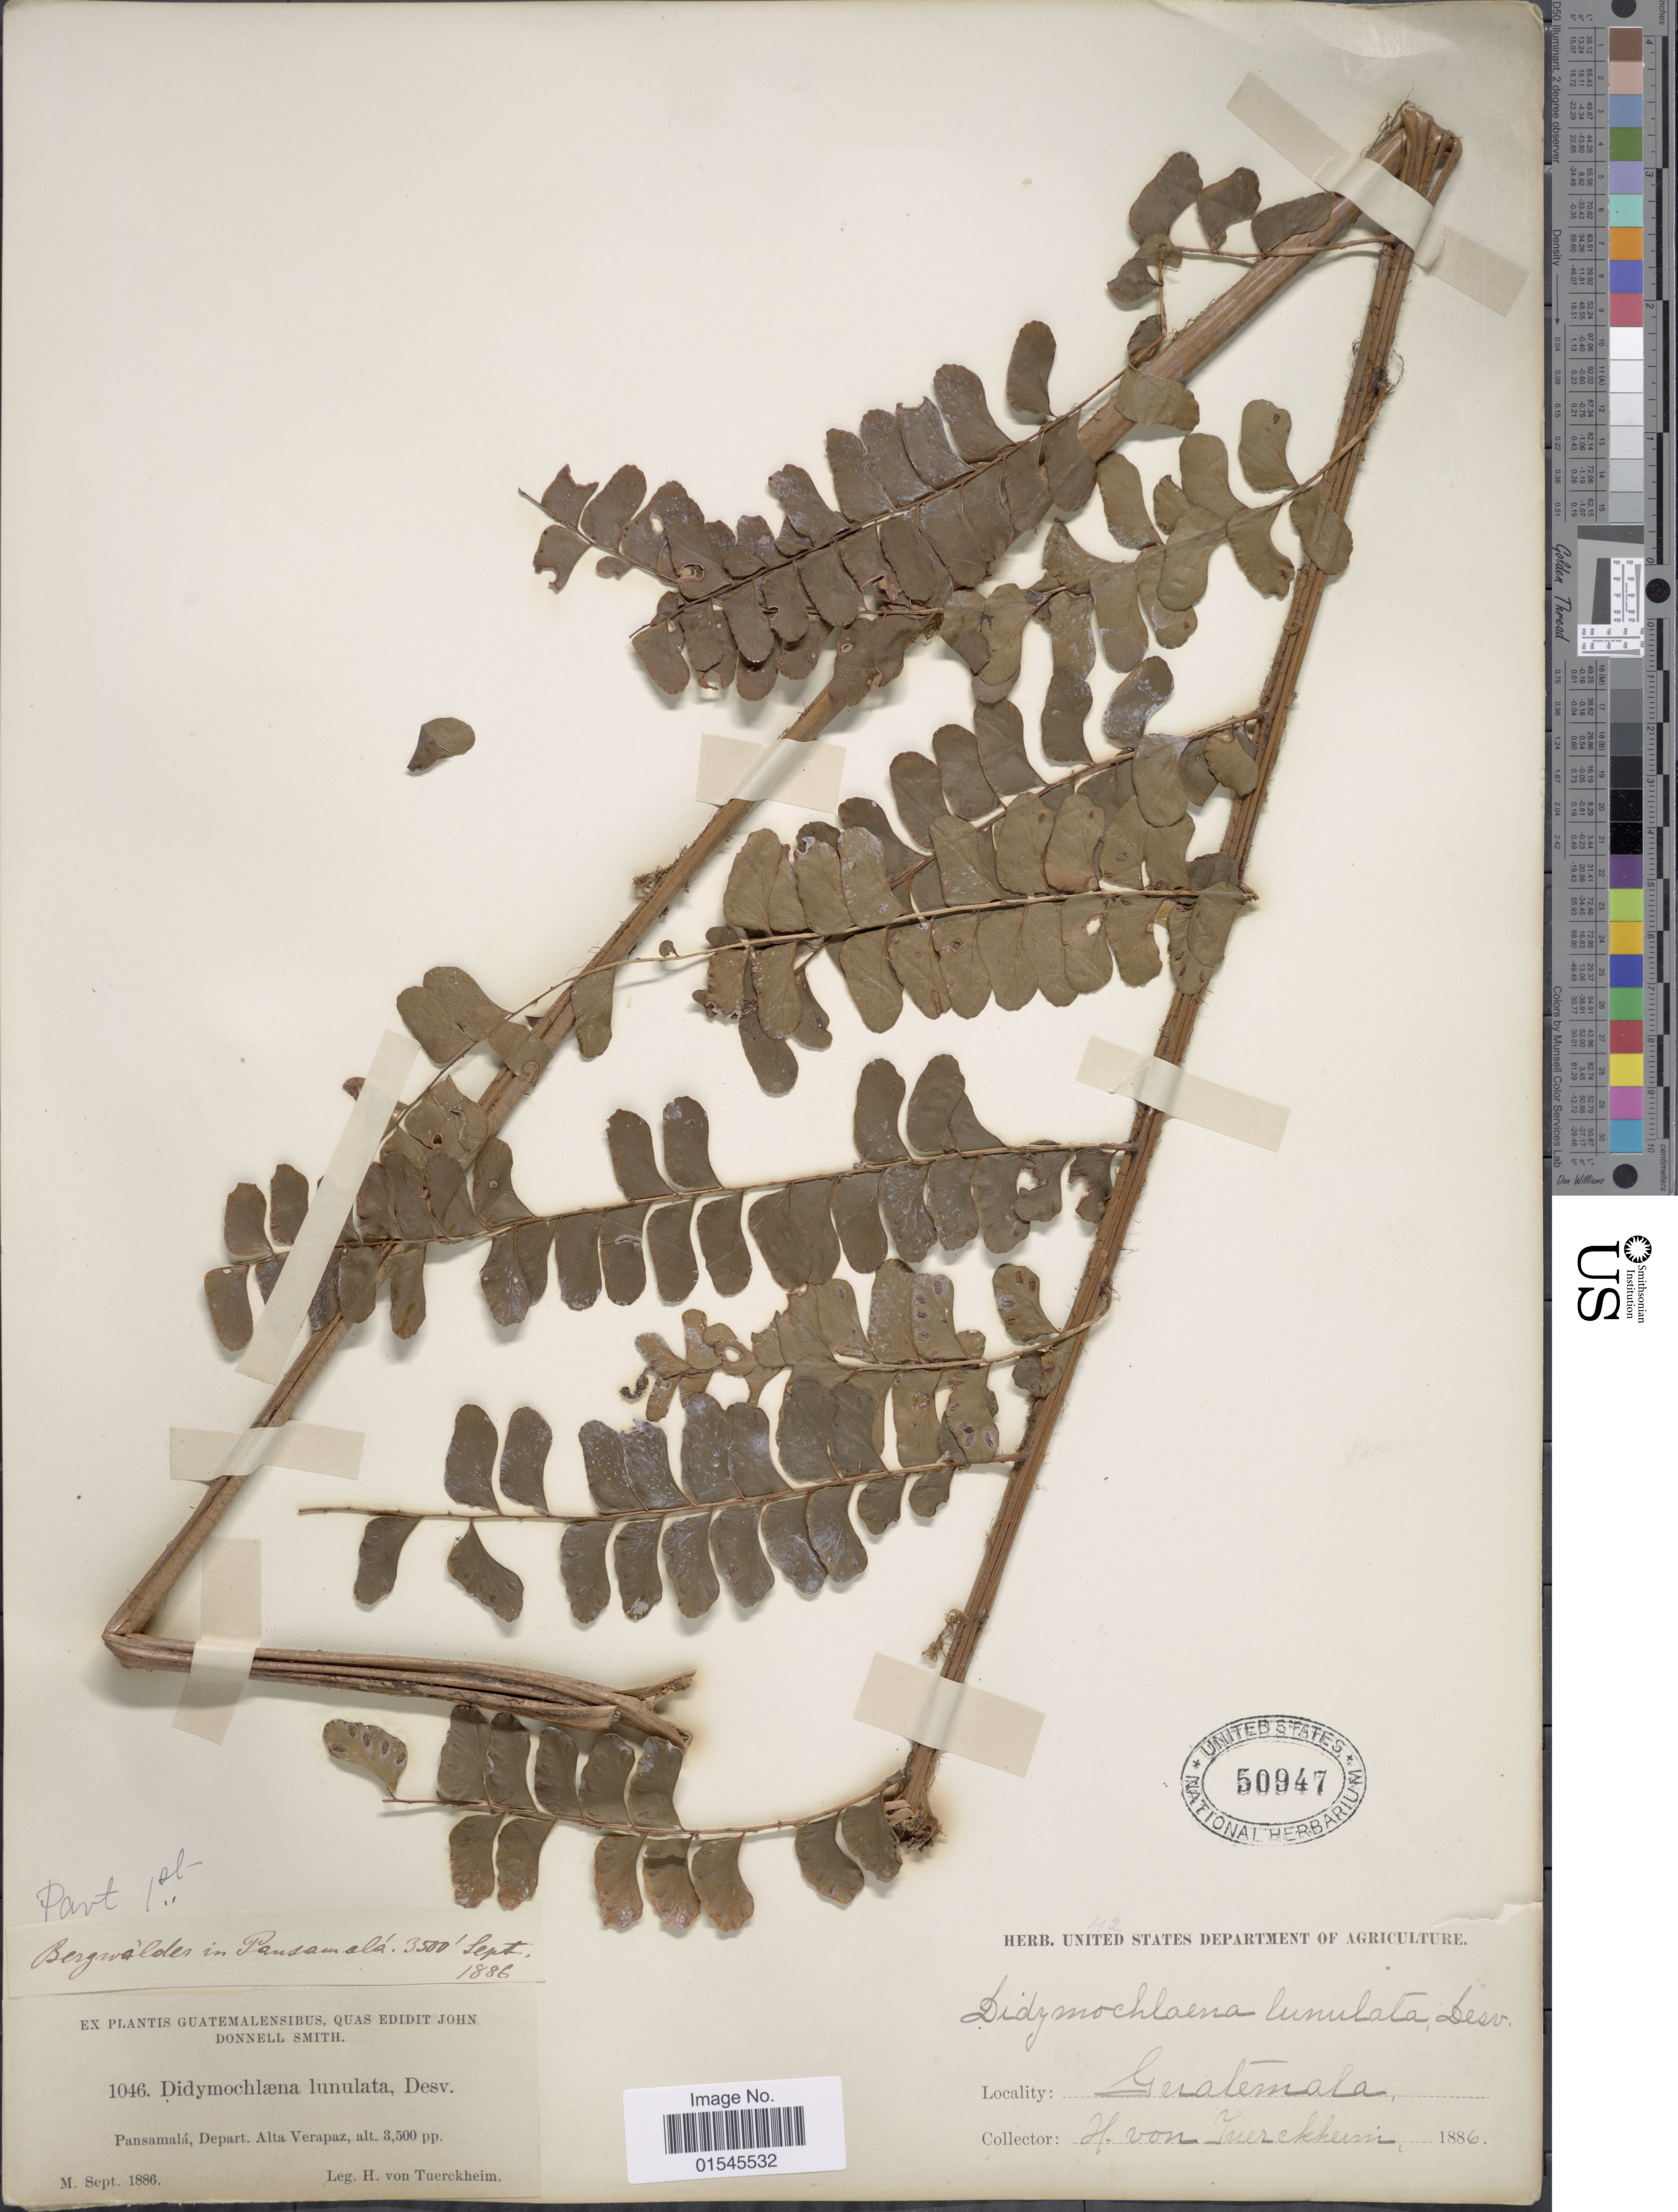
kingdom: Plantae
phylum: Tracheophyta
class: Polypodiopsida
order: Polypodiales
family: Didymochlaenaceae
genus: Didymochlaena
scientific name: Didymochlaena truncatula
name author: (Sw.) J. Sm.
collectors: H. von Tuerckheim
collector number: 1046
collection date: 1886-09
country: Guatemala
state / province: Alta Verapaz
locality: Pansamala, Alta Verapaz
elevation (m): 1067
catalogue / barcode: US 50947